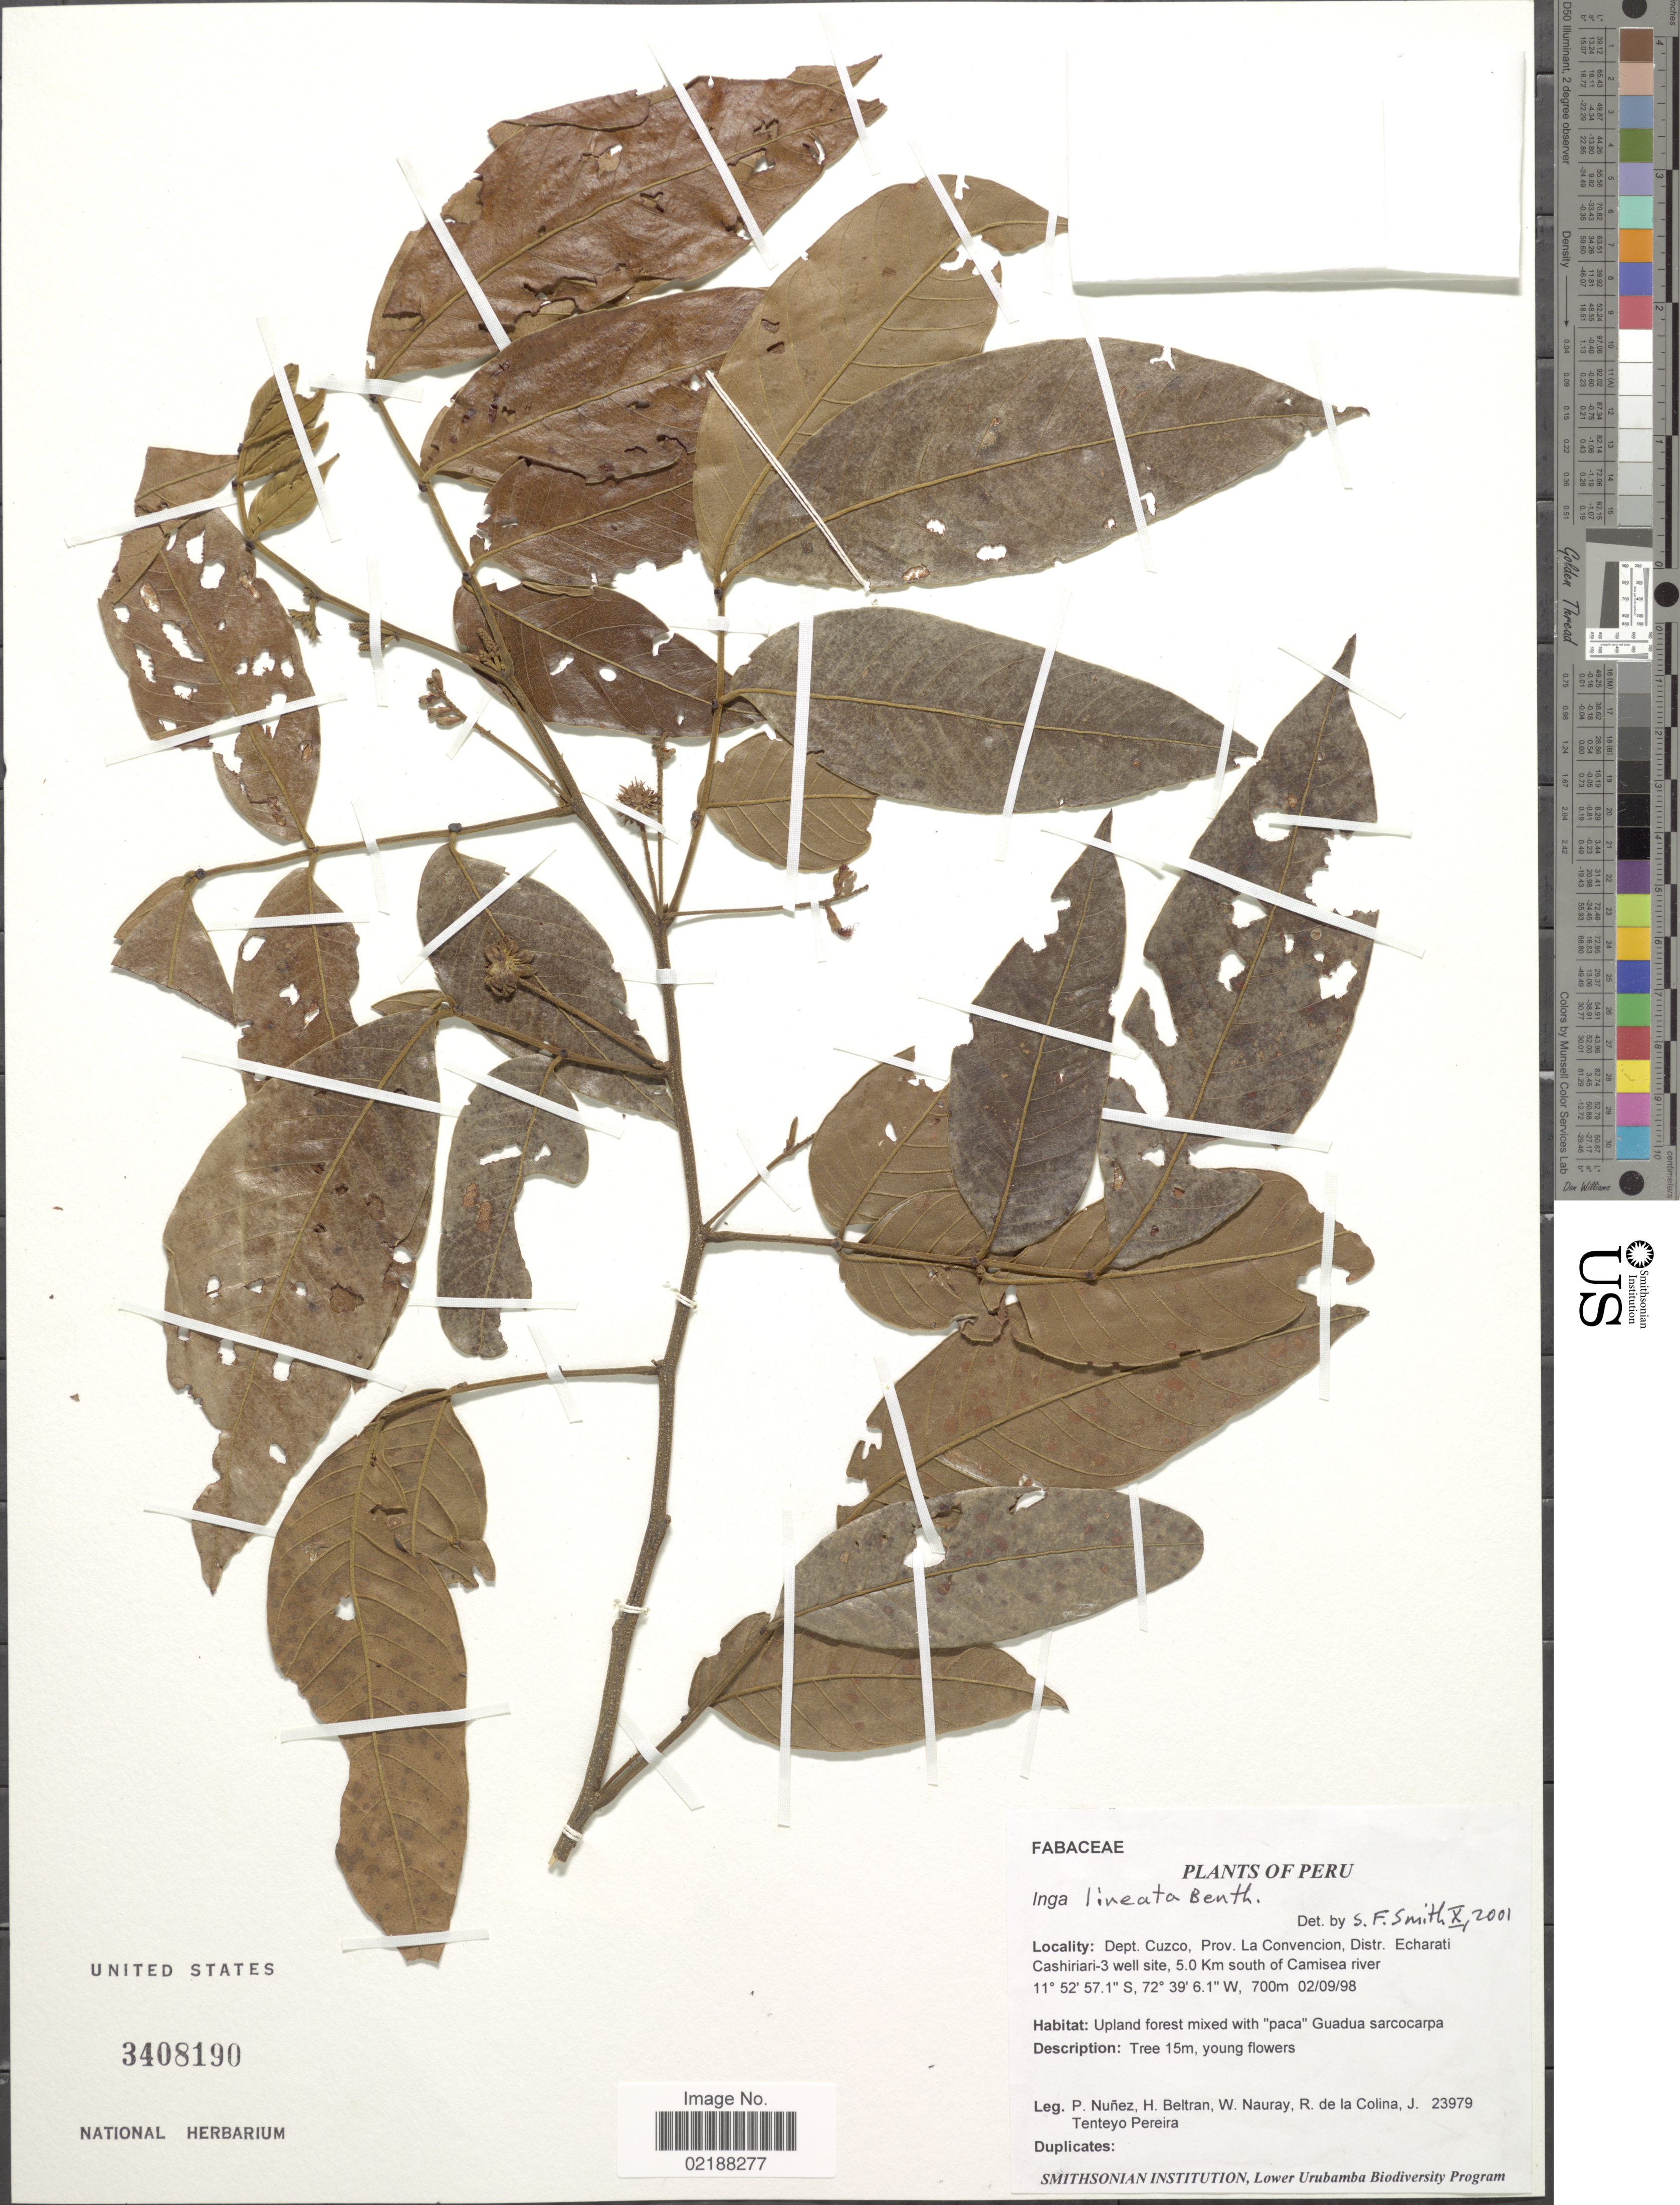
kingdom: Plantae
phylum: Tracheophyta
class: Magnoliopsida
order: Fabales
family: Fabaceae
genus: Inga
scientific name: Inga lineata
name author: Benth.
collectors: P. Nuñez V., H. Beltran, W. Nauray, R. de La Colina & J. Tenteyo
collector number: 23979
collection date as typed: Transcribed d/m/y: 2/9/98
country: Peru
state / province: Cusco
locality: Prov. la Convencion, Distr. Echarati, Cashiriari-3 well site, 5.0 km south of Camisea river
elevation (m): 700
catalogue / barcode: US 3408190